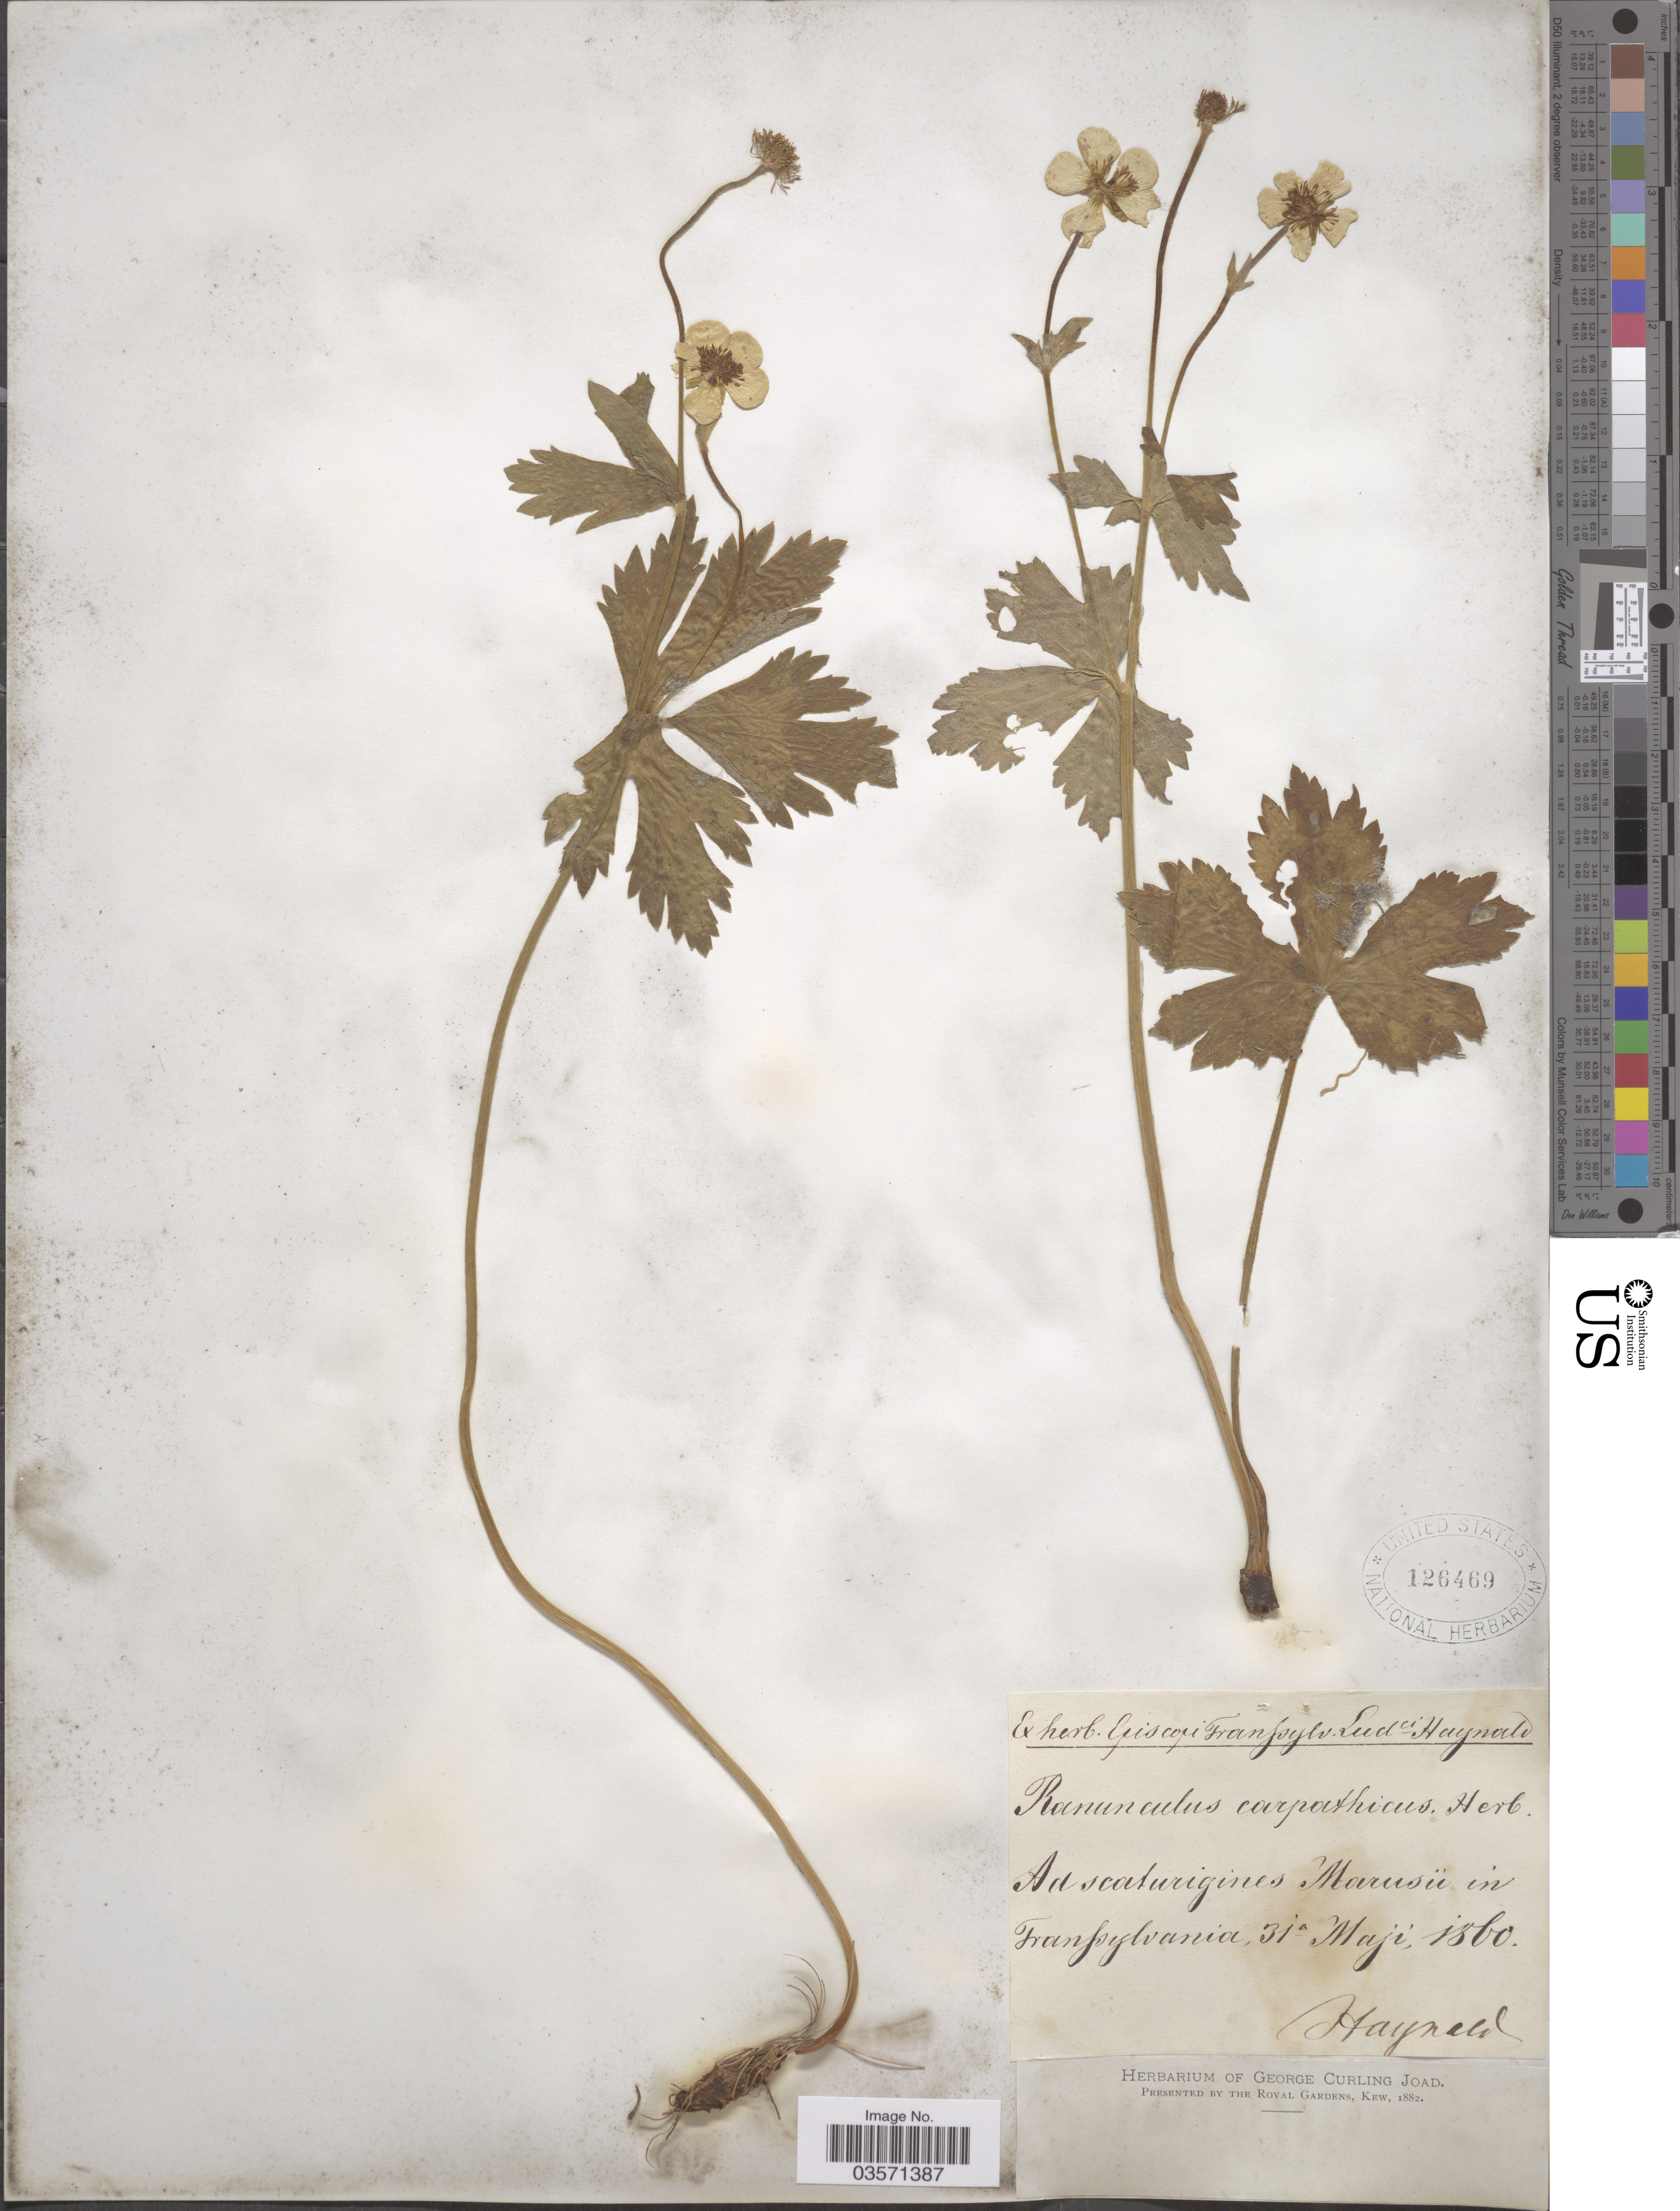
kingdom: Plantae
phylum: Tracheophyta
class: Magnoliopsida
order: Ranunculales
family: Ranunculaceae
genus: Ranunculus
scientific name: Ranunculus carpaticus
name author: Herbich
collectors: -. Haynald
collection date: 1860-05-31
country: Romania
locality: Ad scaturigines Marusü in Transsylvania.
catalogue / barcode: US 126469